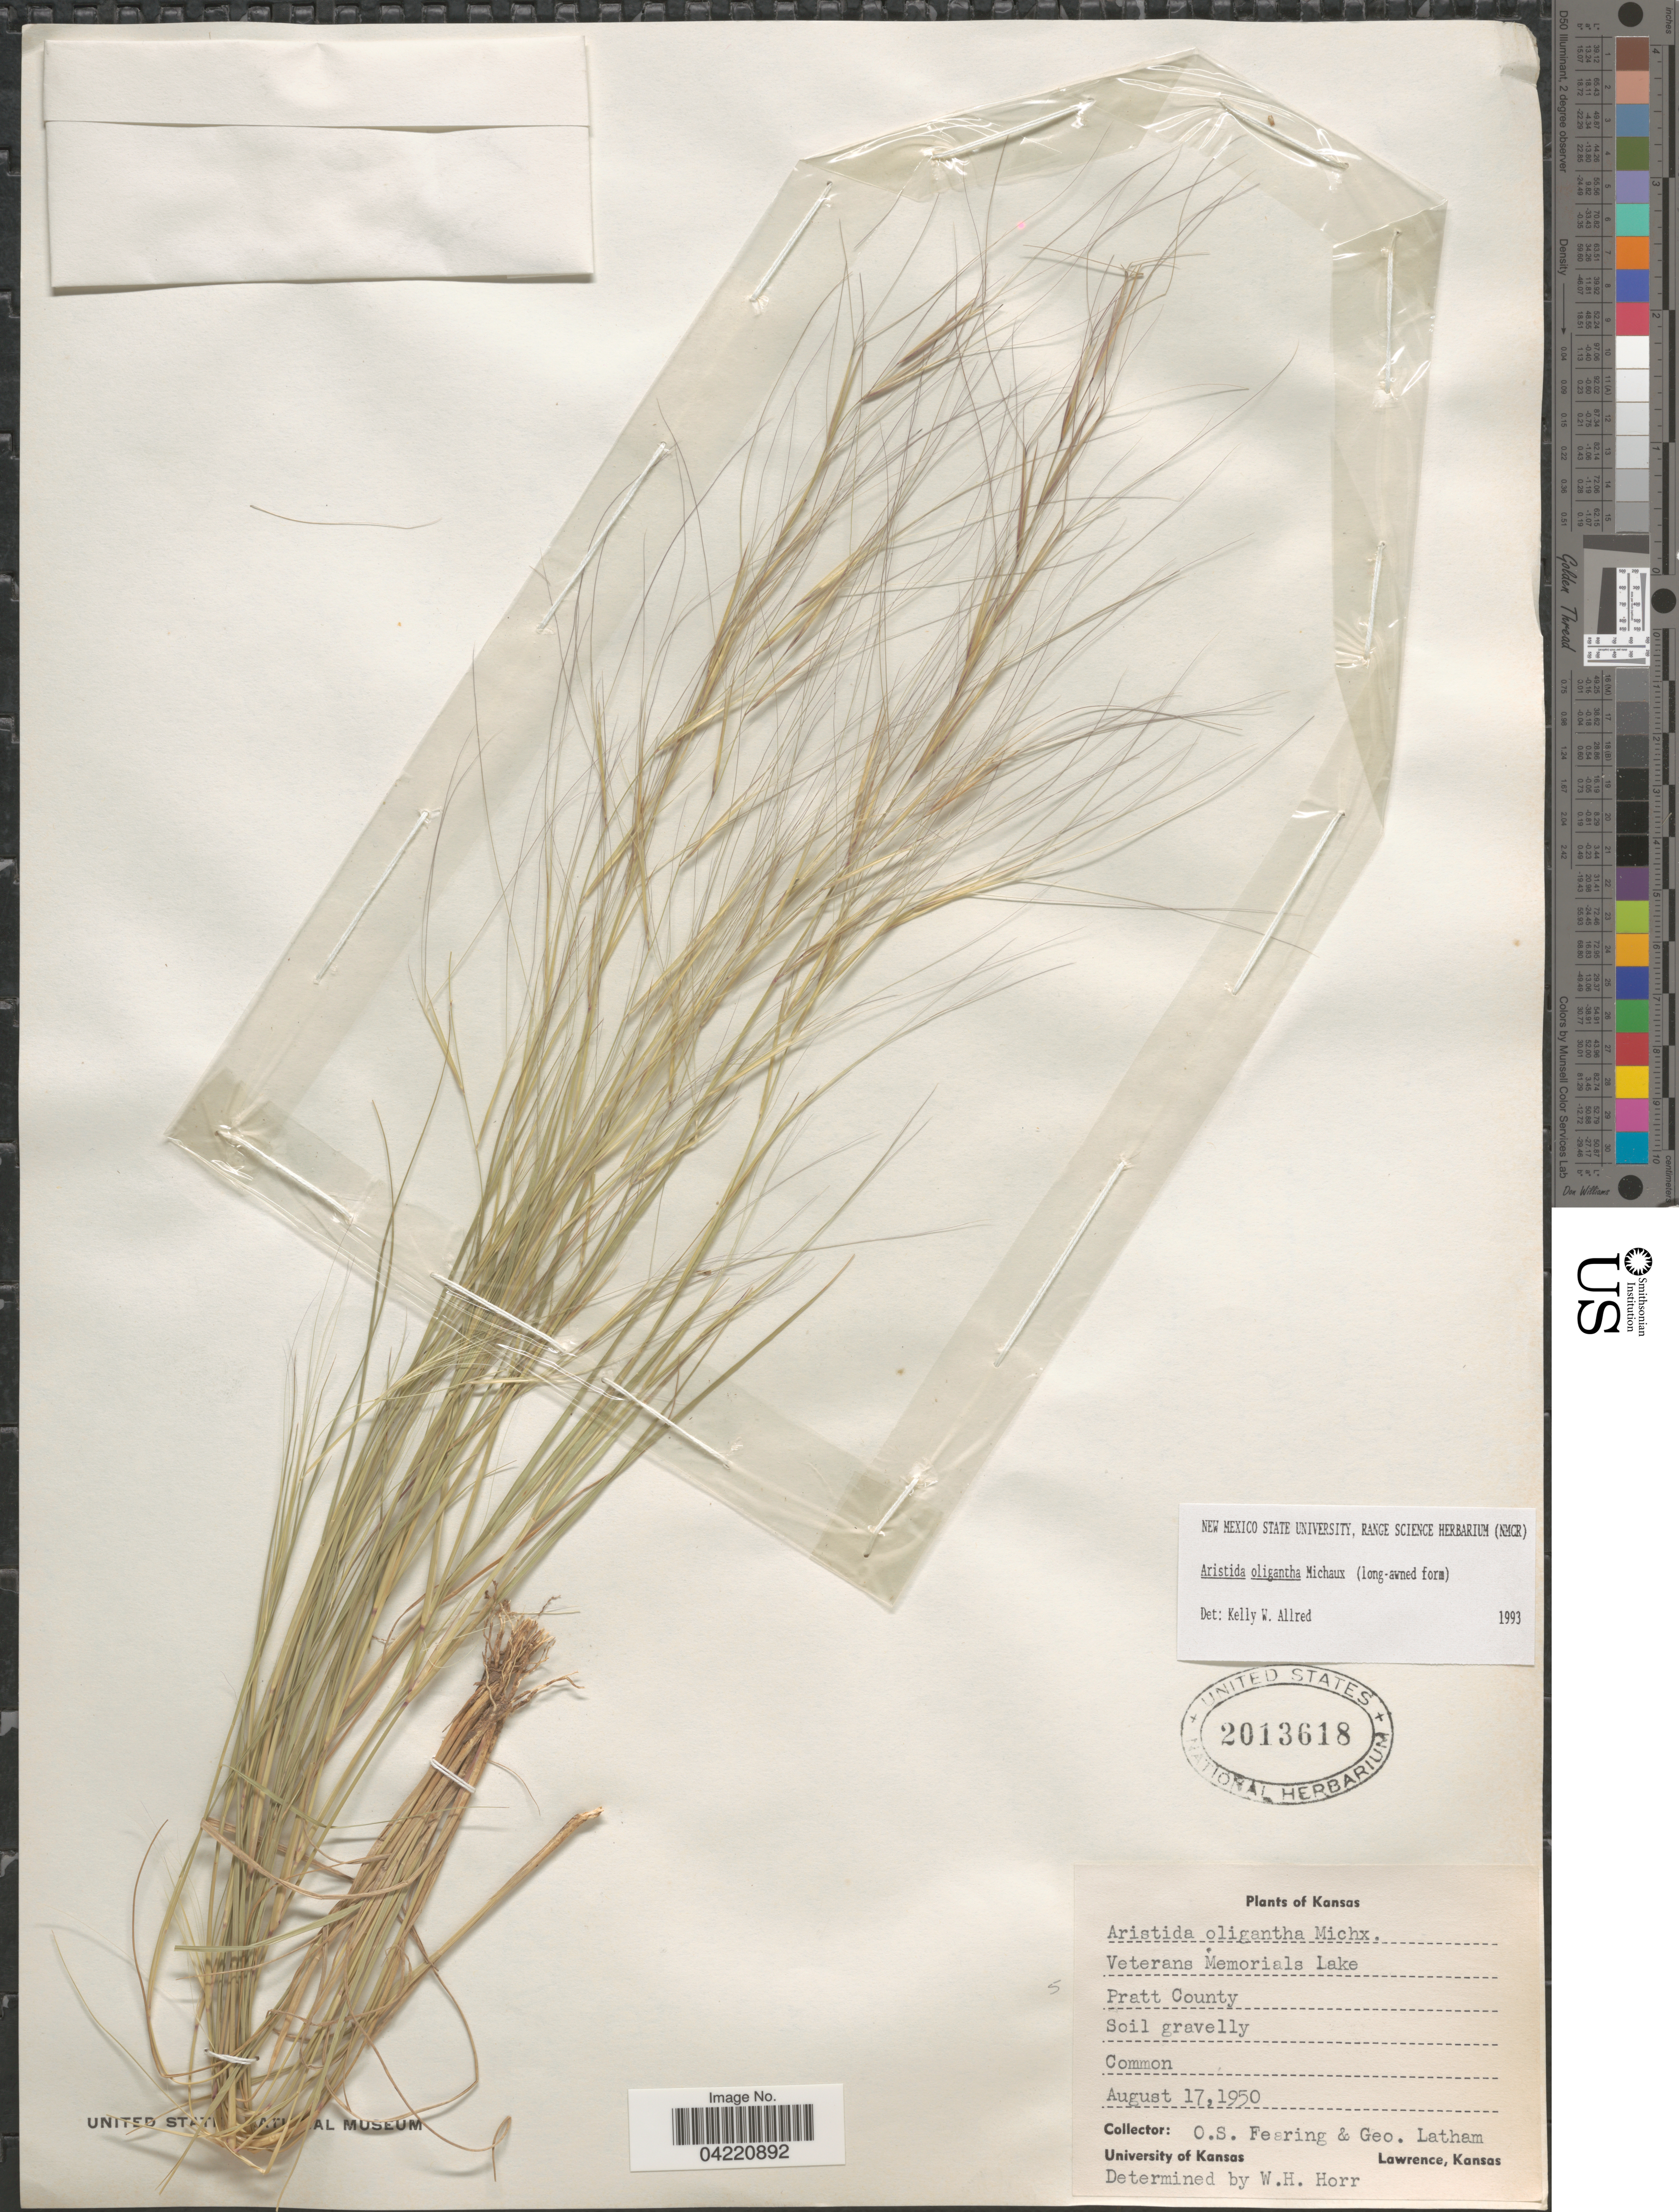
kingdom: Plantae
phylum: Tracheophyta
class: Liliopsida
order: Poales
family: Poaceae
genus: Aristida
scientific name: Aristida oligantha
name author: Michx.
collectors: O. S. Fearing & G. Latham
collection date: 1950-08-17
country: United States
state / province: Kansas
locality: Pratt County.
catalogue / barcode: US 2013618